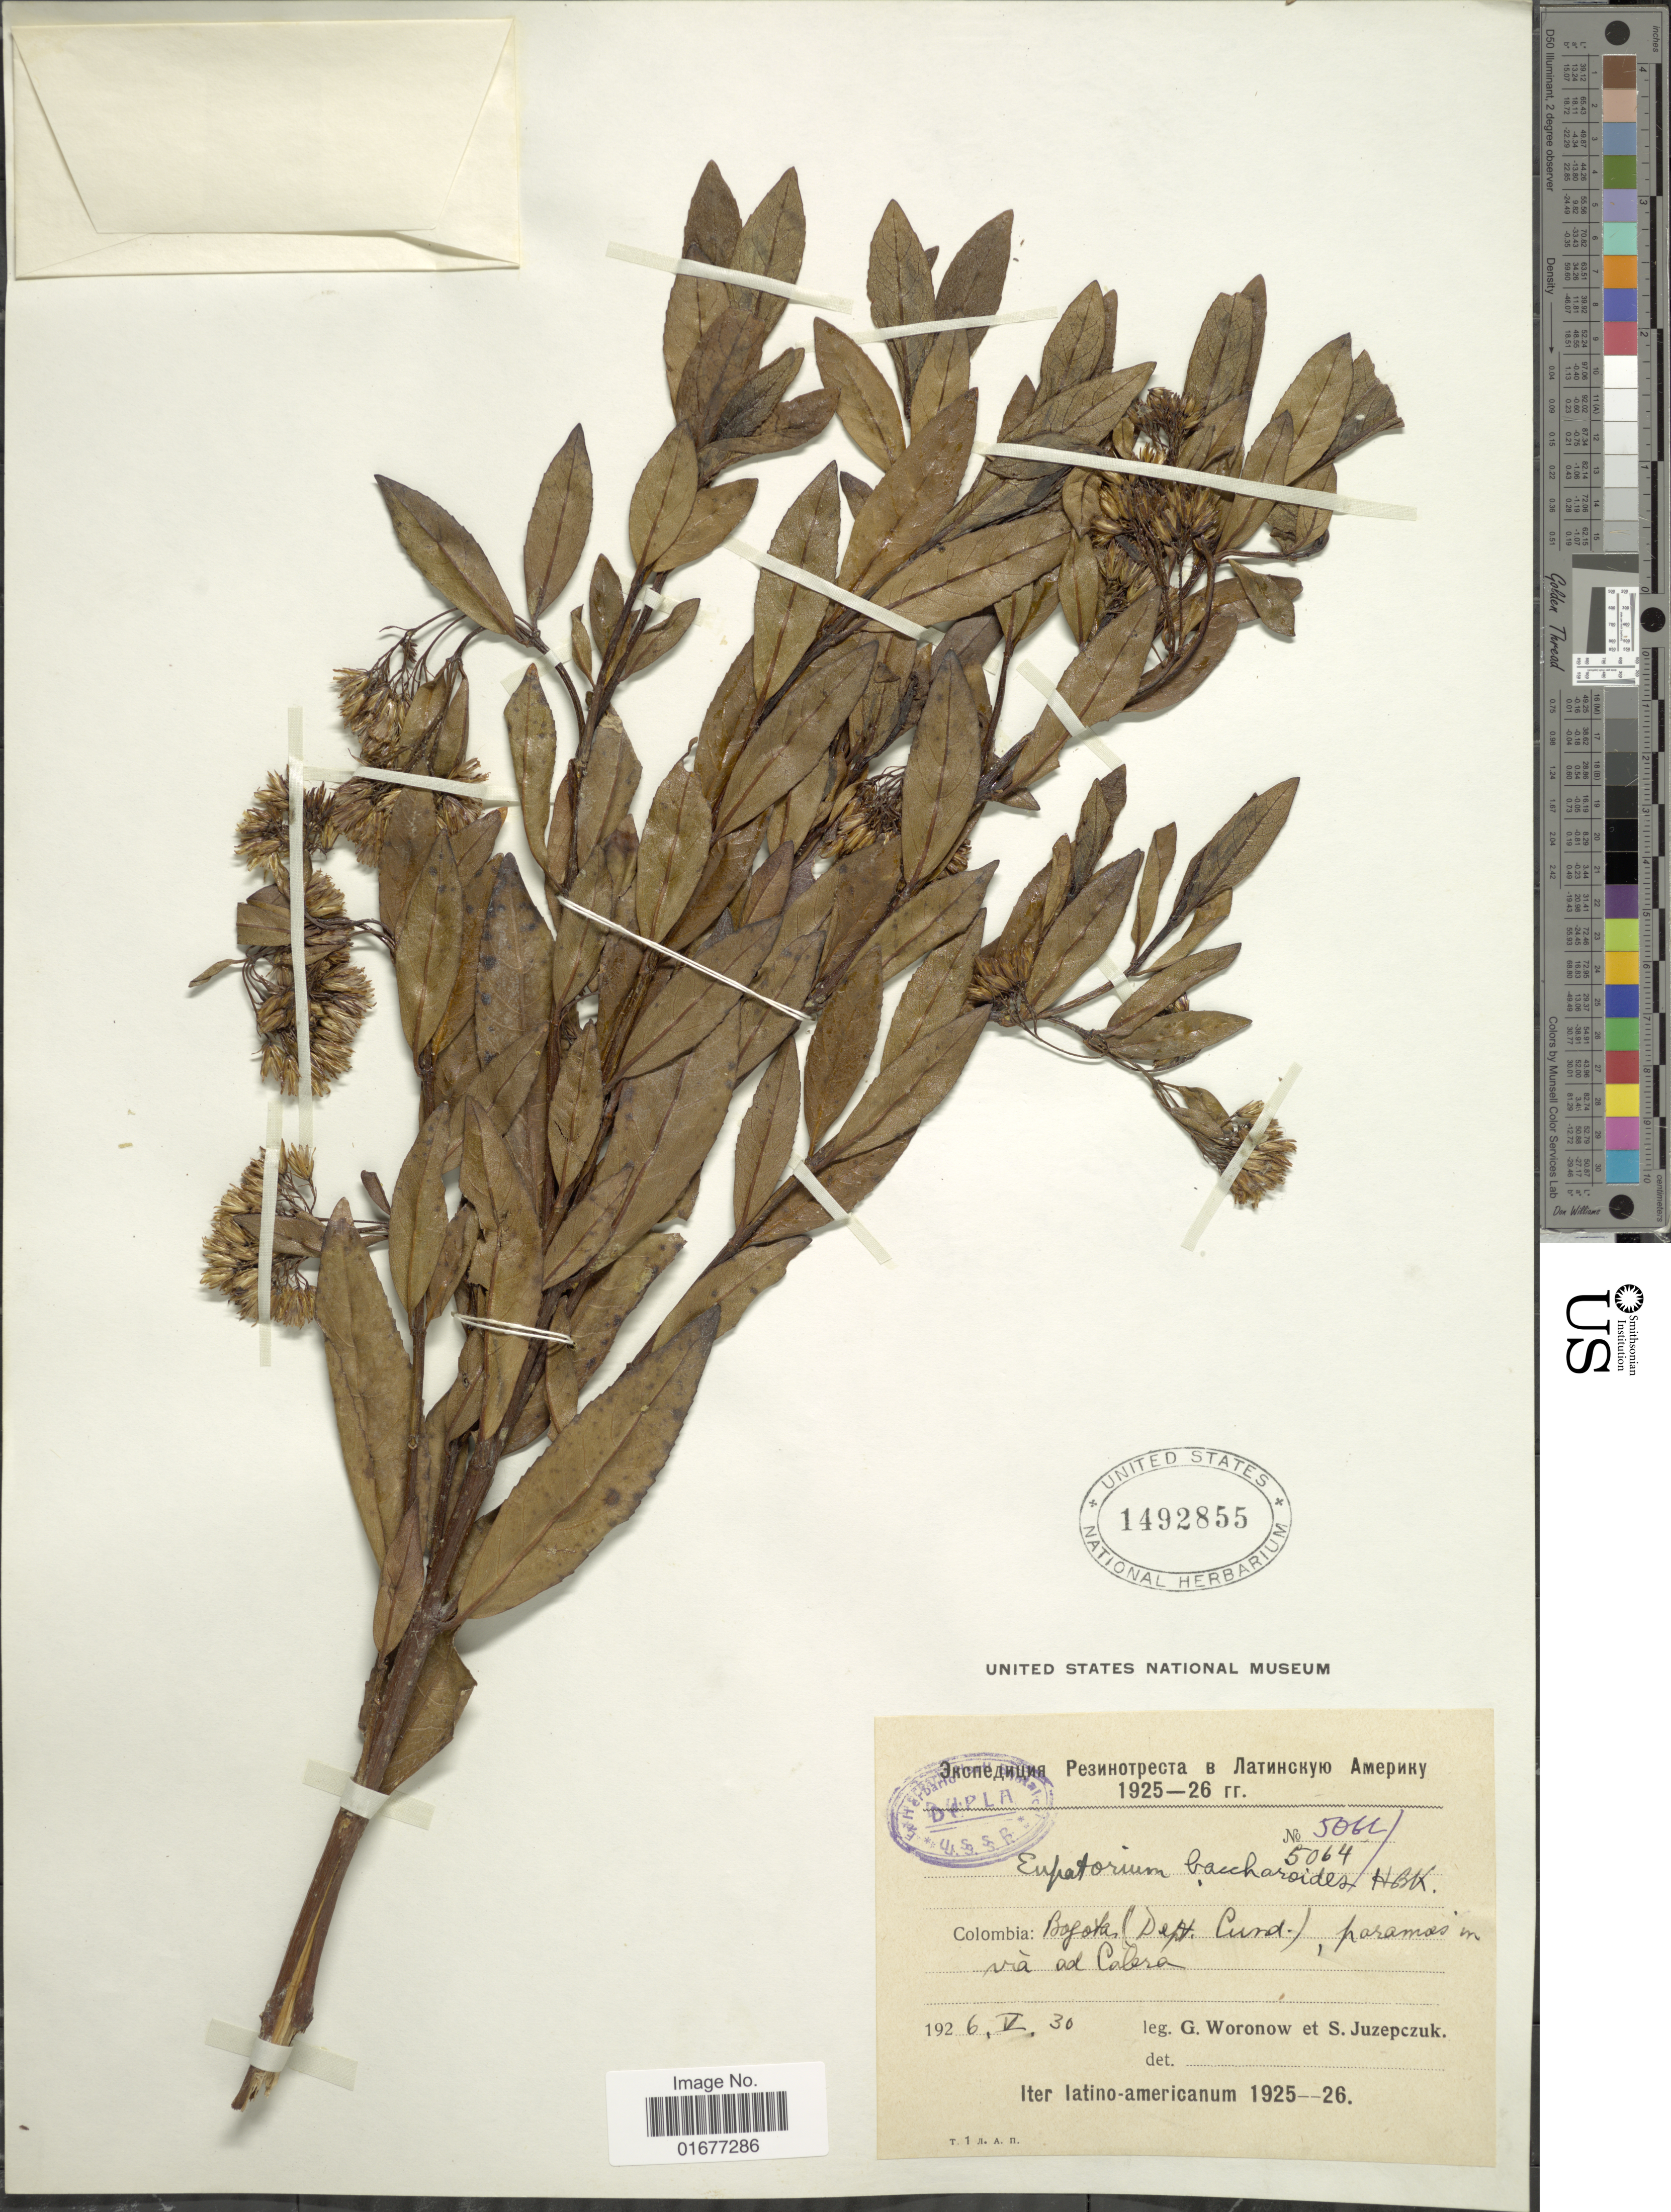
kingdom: Plantae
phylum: Tracheophyta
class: Magnoliopsida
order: Asterales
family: Asteraceae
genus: Ageratina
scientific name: Ageratina baccharoides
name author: (Kunth) R.M. King & H. Rob.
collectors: G. Woronow & S. V. Juzepczuk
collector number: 5061/5064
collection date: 1926-05-30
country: Colombia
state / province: Cundinamarca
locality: Bogota, (Dept. Cundinamarca), Parama in via ad Cabra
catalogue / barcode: US 1492855